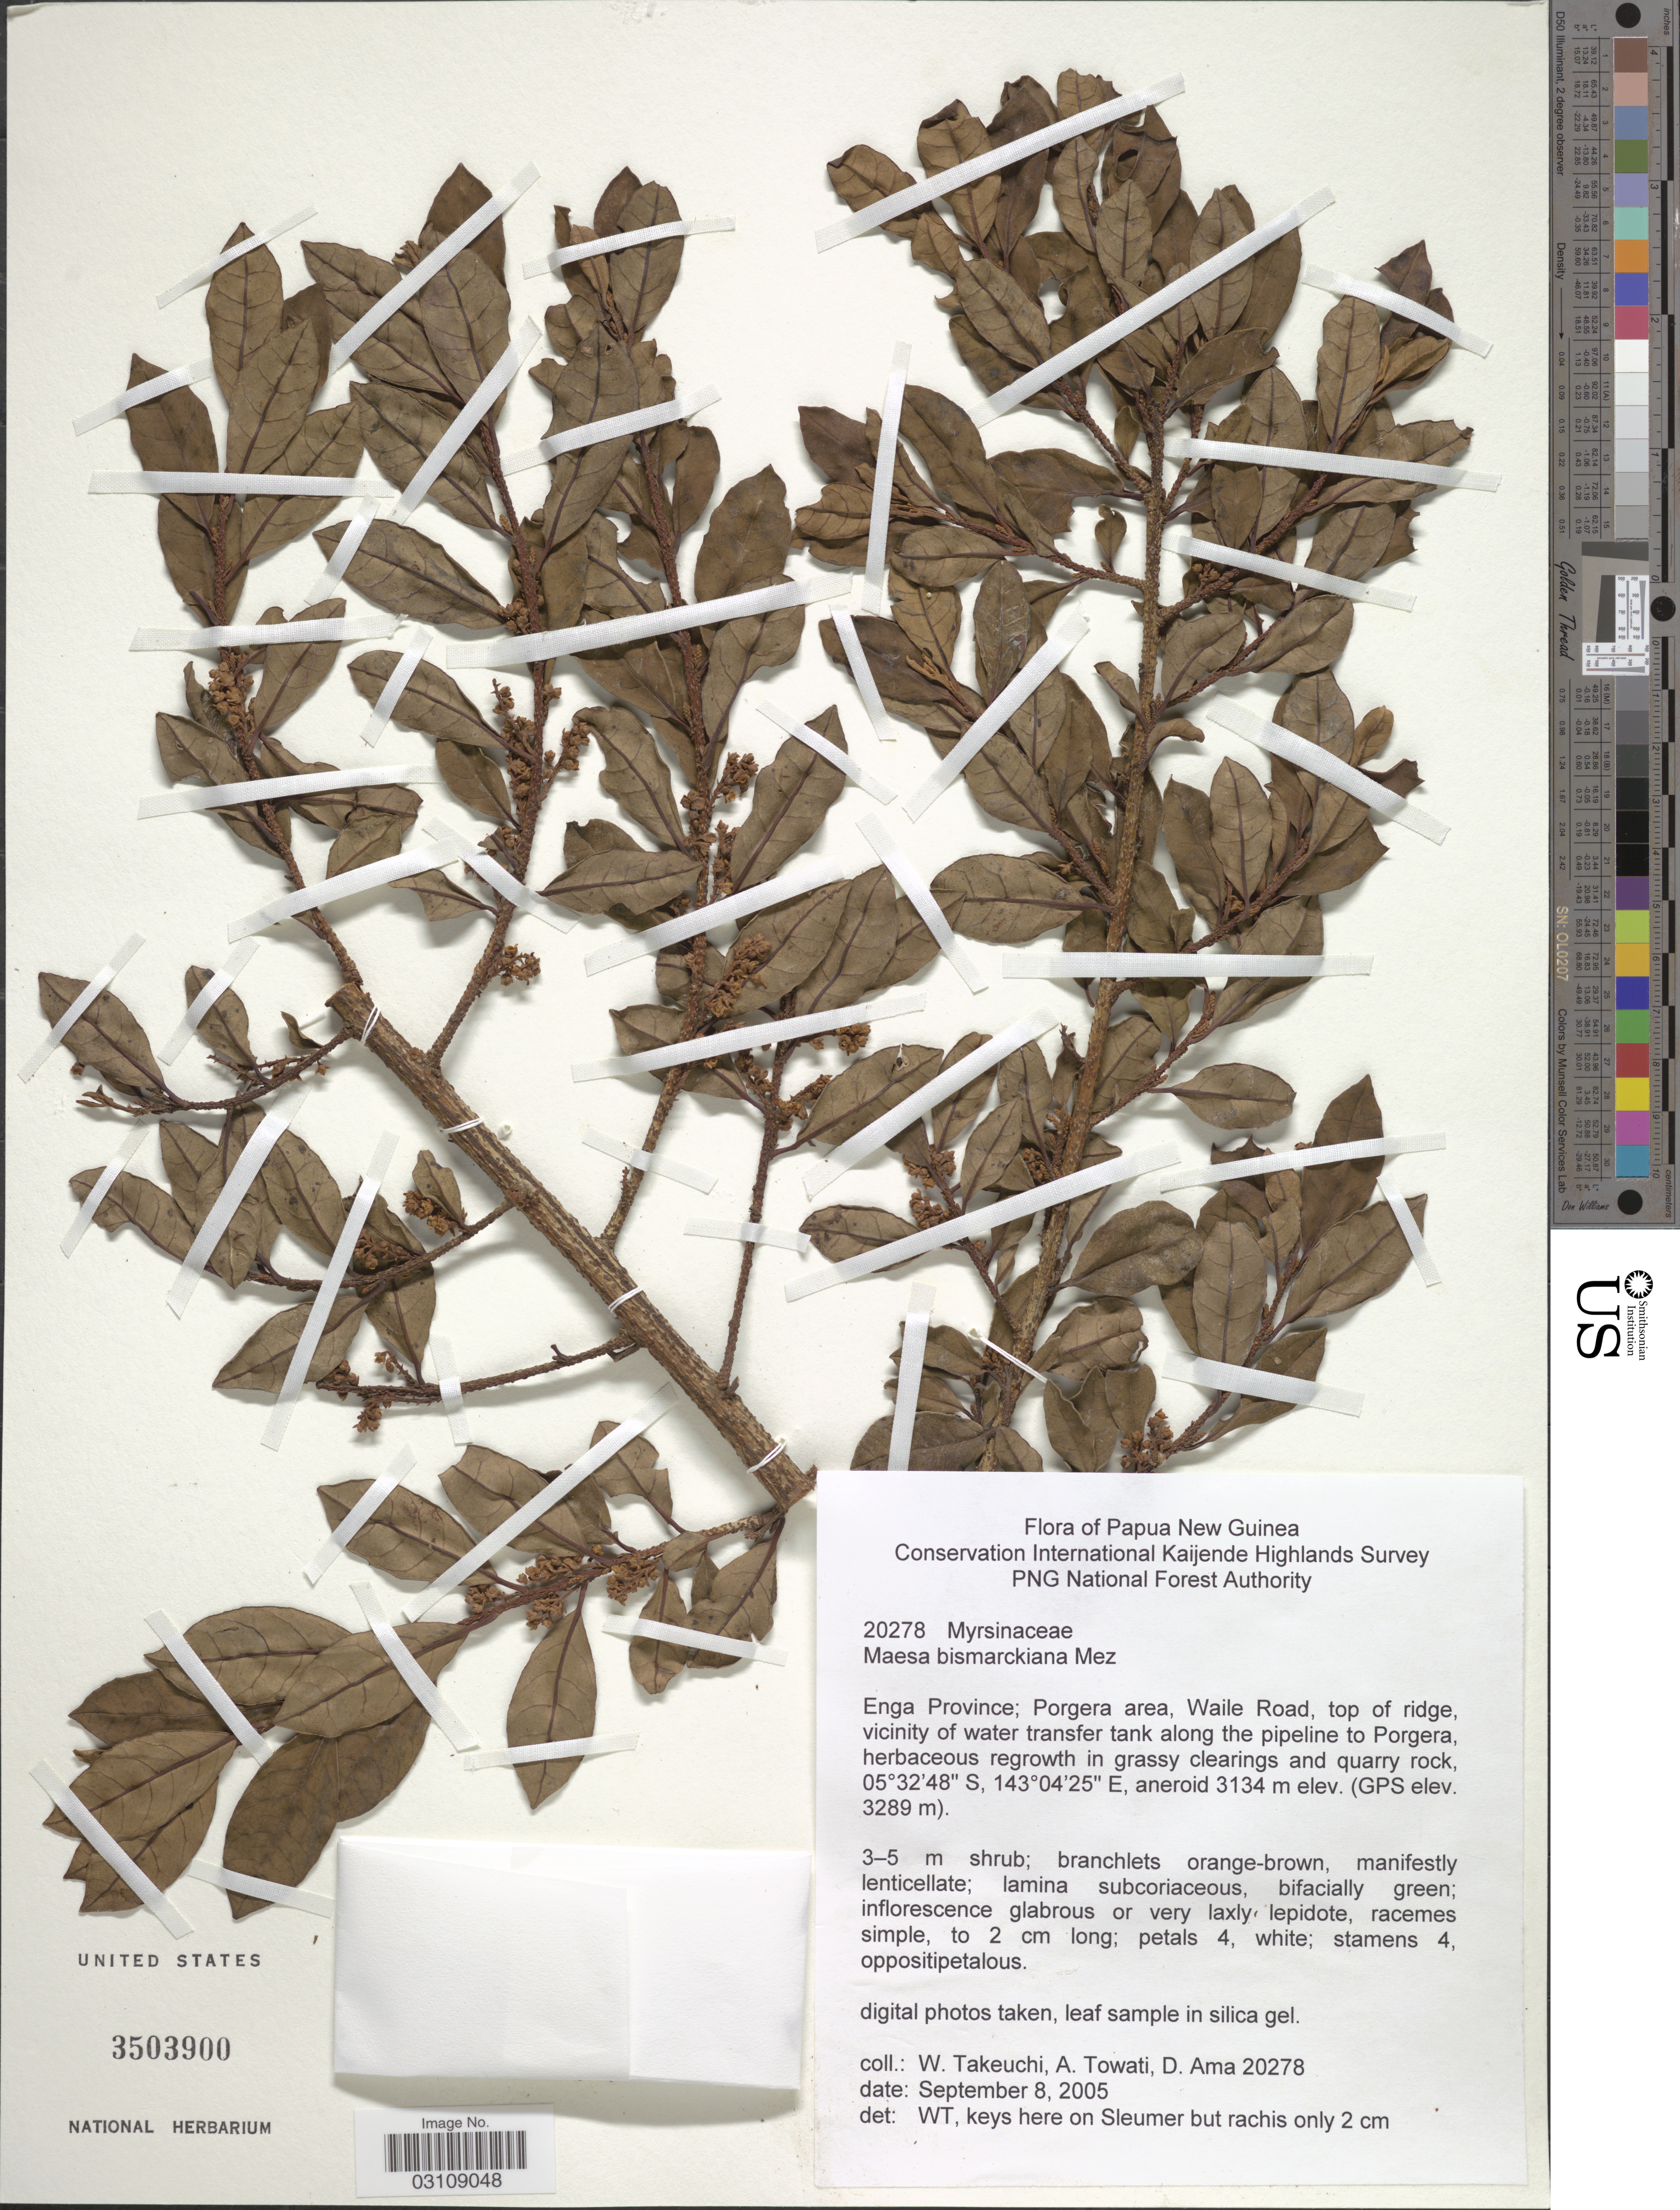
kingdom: Plantae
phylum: Tracheophyta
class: Magnoliopsida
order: Ericales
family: Primulaceae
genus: Maesa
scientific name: Maesa bismarckiana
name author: Mez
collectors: W. Takeuchi, A. Towati & D. Ama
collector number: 20278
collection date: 2005-09-08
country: Papua New Guinea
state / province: Enga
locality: Porgera area, Waile Road, top of ridge, vicinity of water transfer tank along the pipeline to Porgera.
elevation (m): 3289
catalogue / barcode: US 3503900